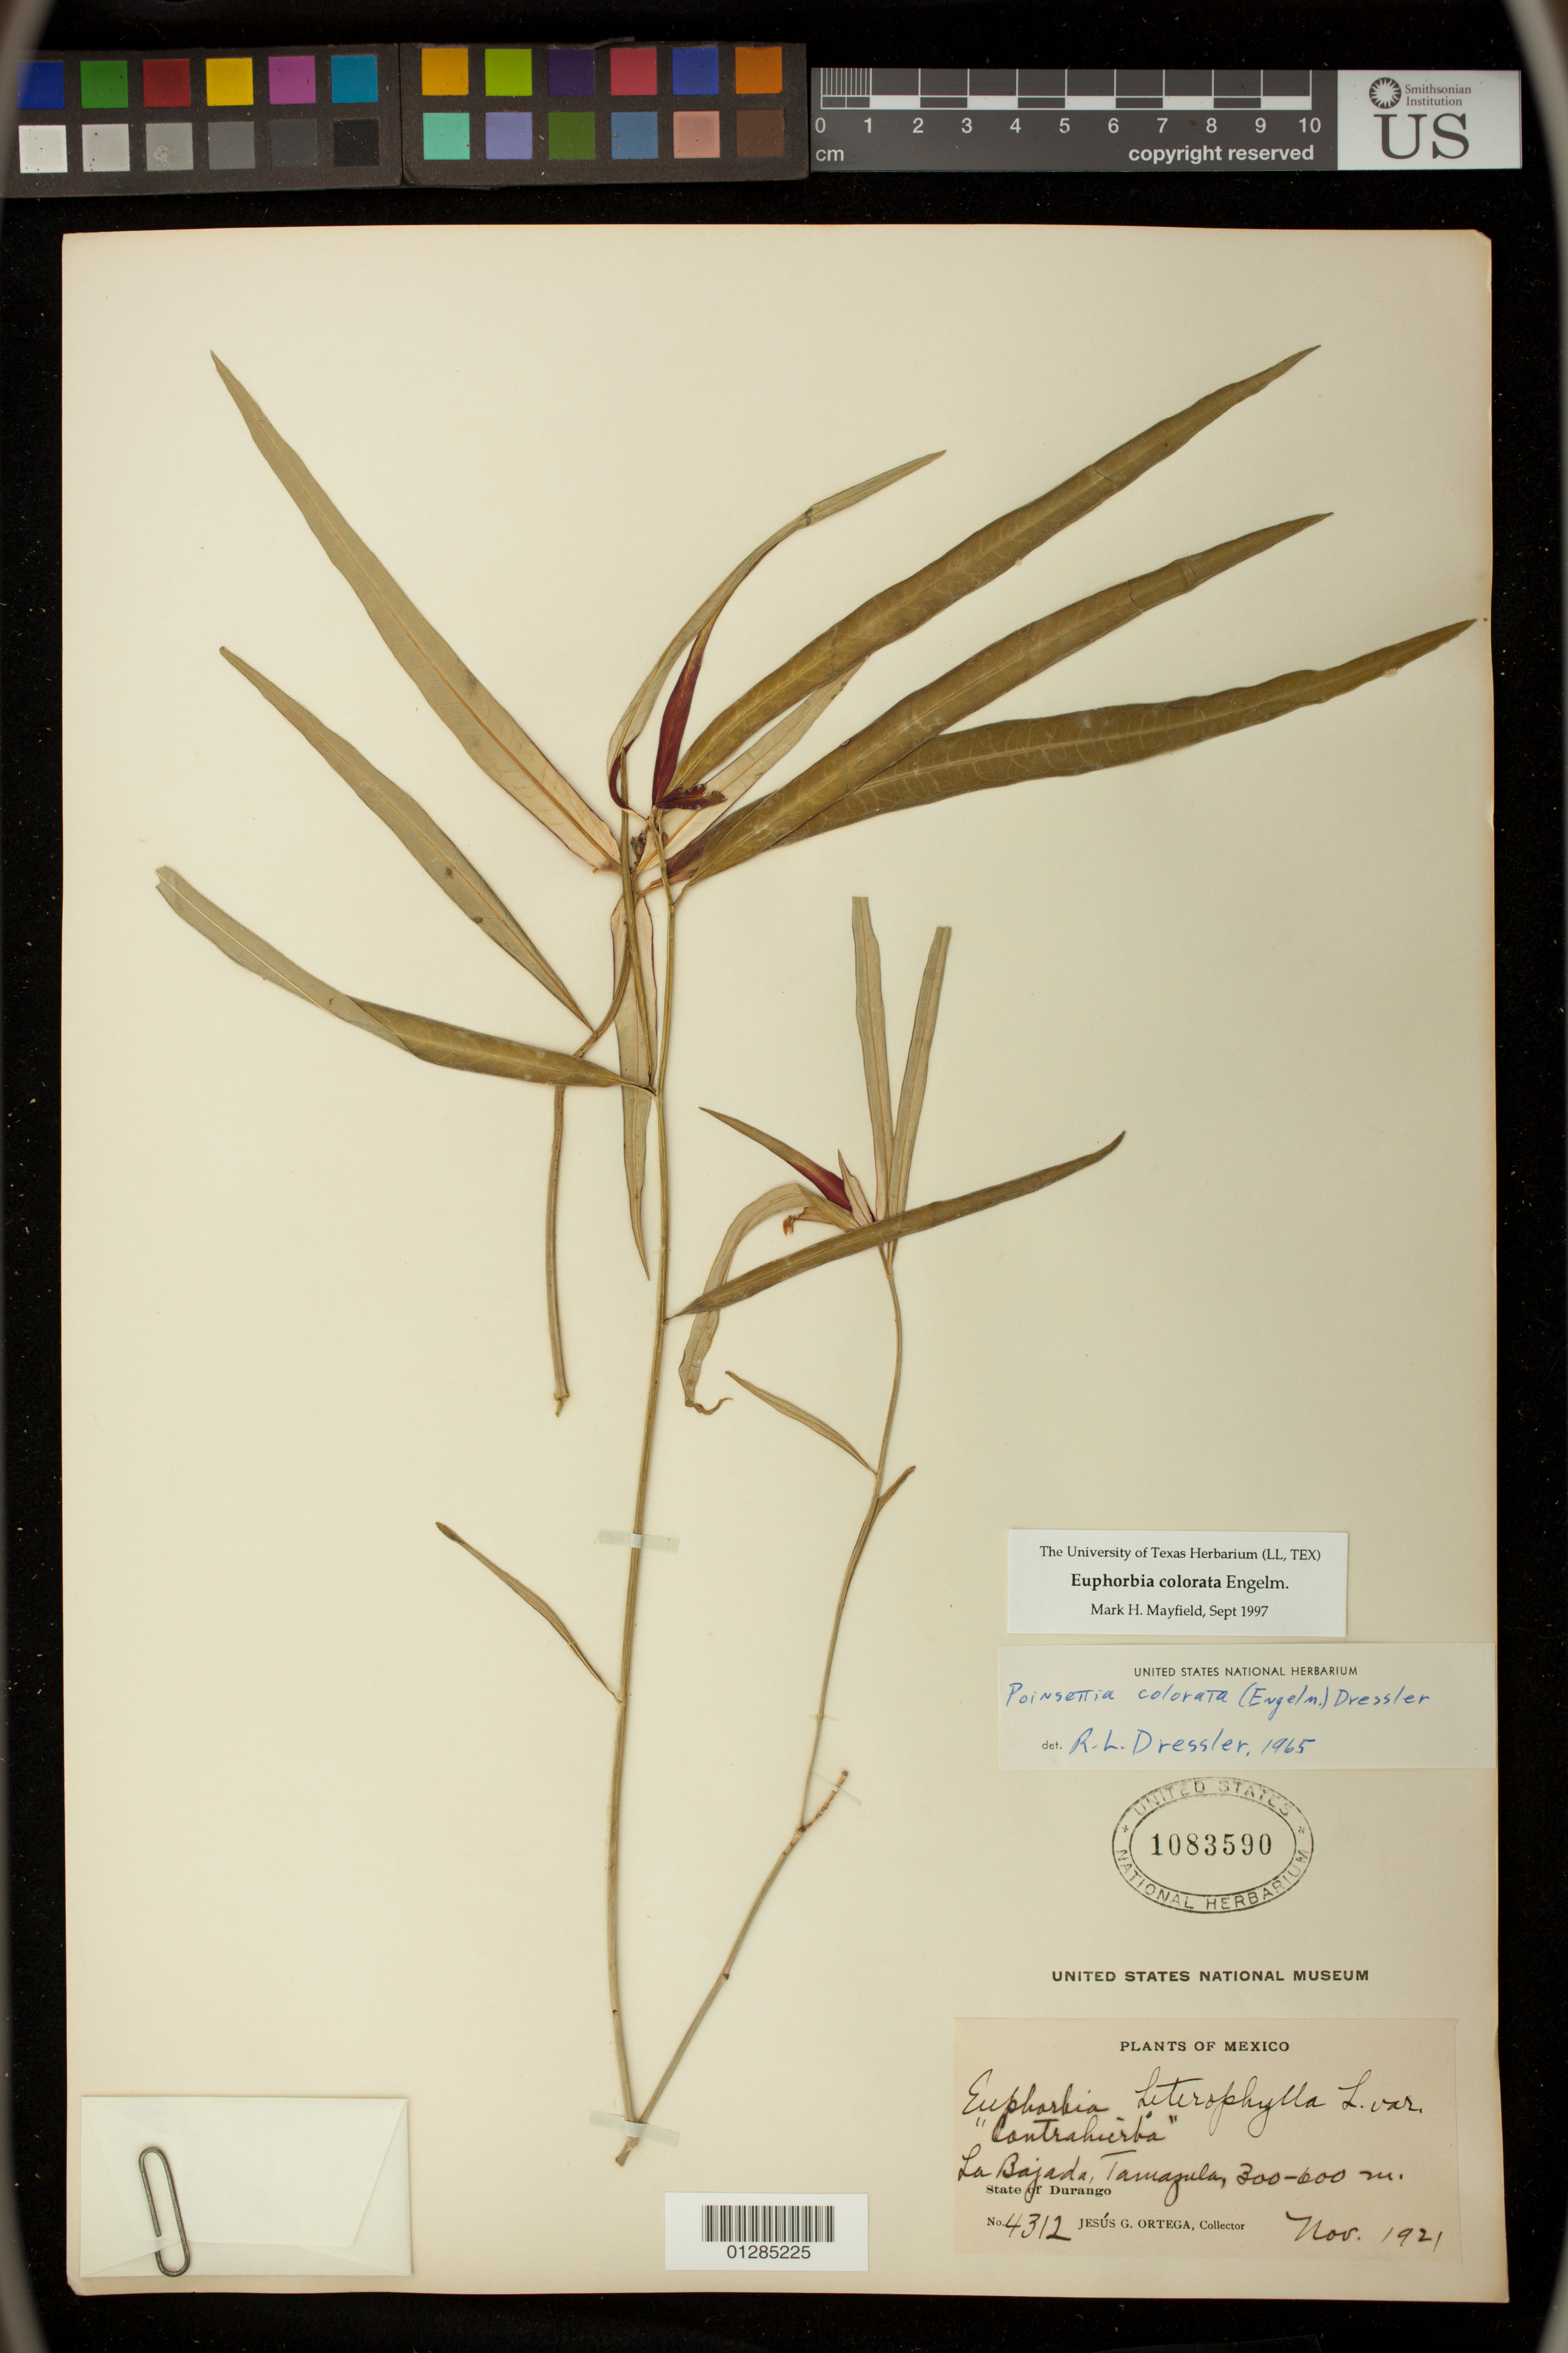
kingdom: Plantae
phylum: Tracheophyta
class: Magnoliopsida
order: Malpighiales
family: Euphorbiaceae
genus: Euphorbia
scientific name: Euphorbia colorata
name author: Engelm.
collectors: J. Ortega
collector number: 4312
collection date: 1921-11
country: Mexico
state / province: Durango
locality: La Bajada,Tamazula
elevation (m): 300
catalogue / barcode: US 1083590